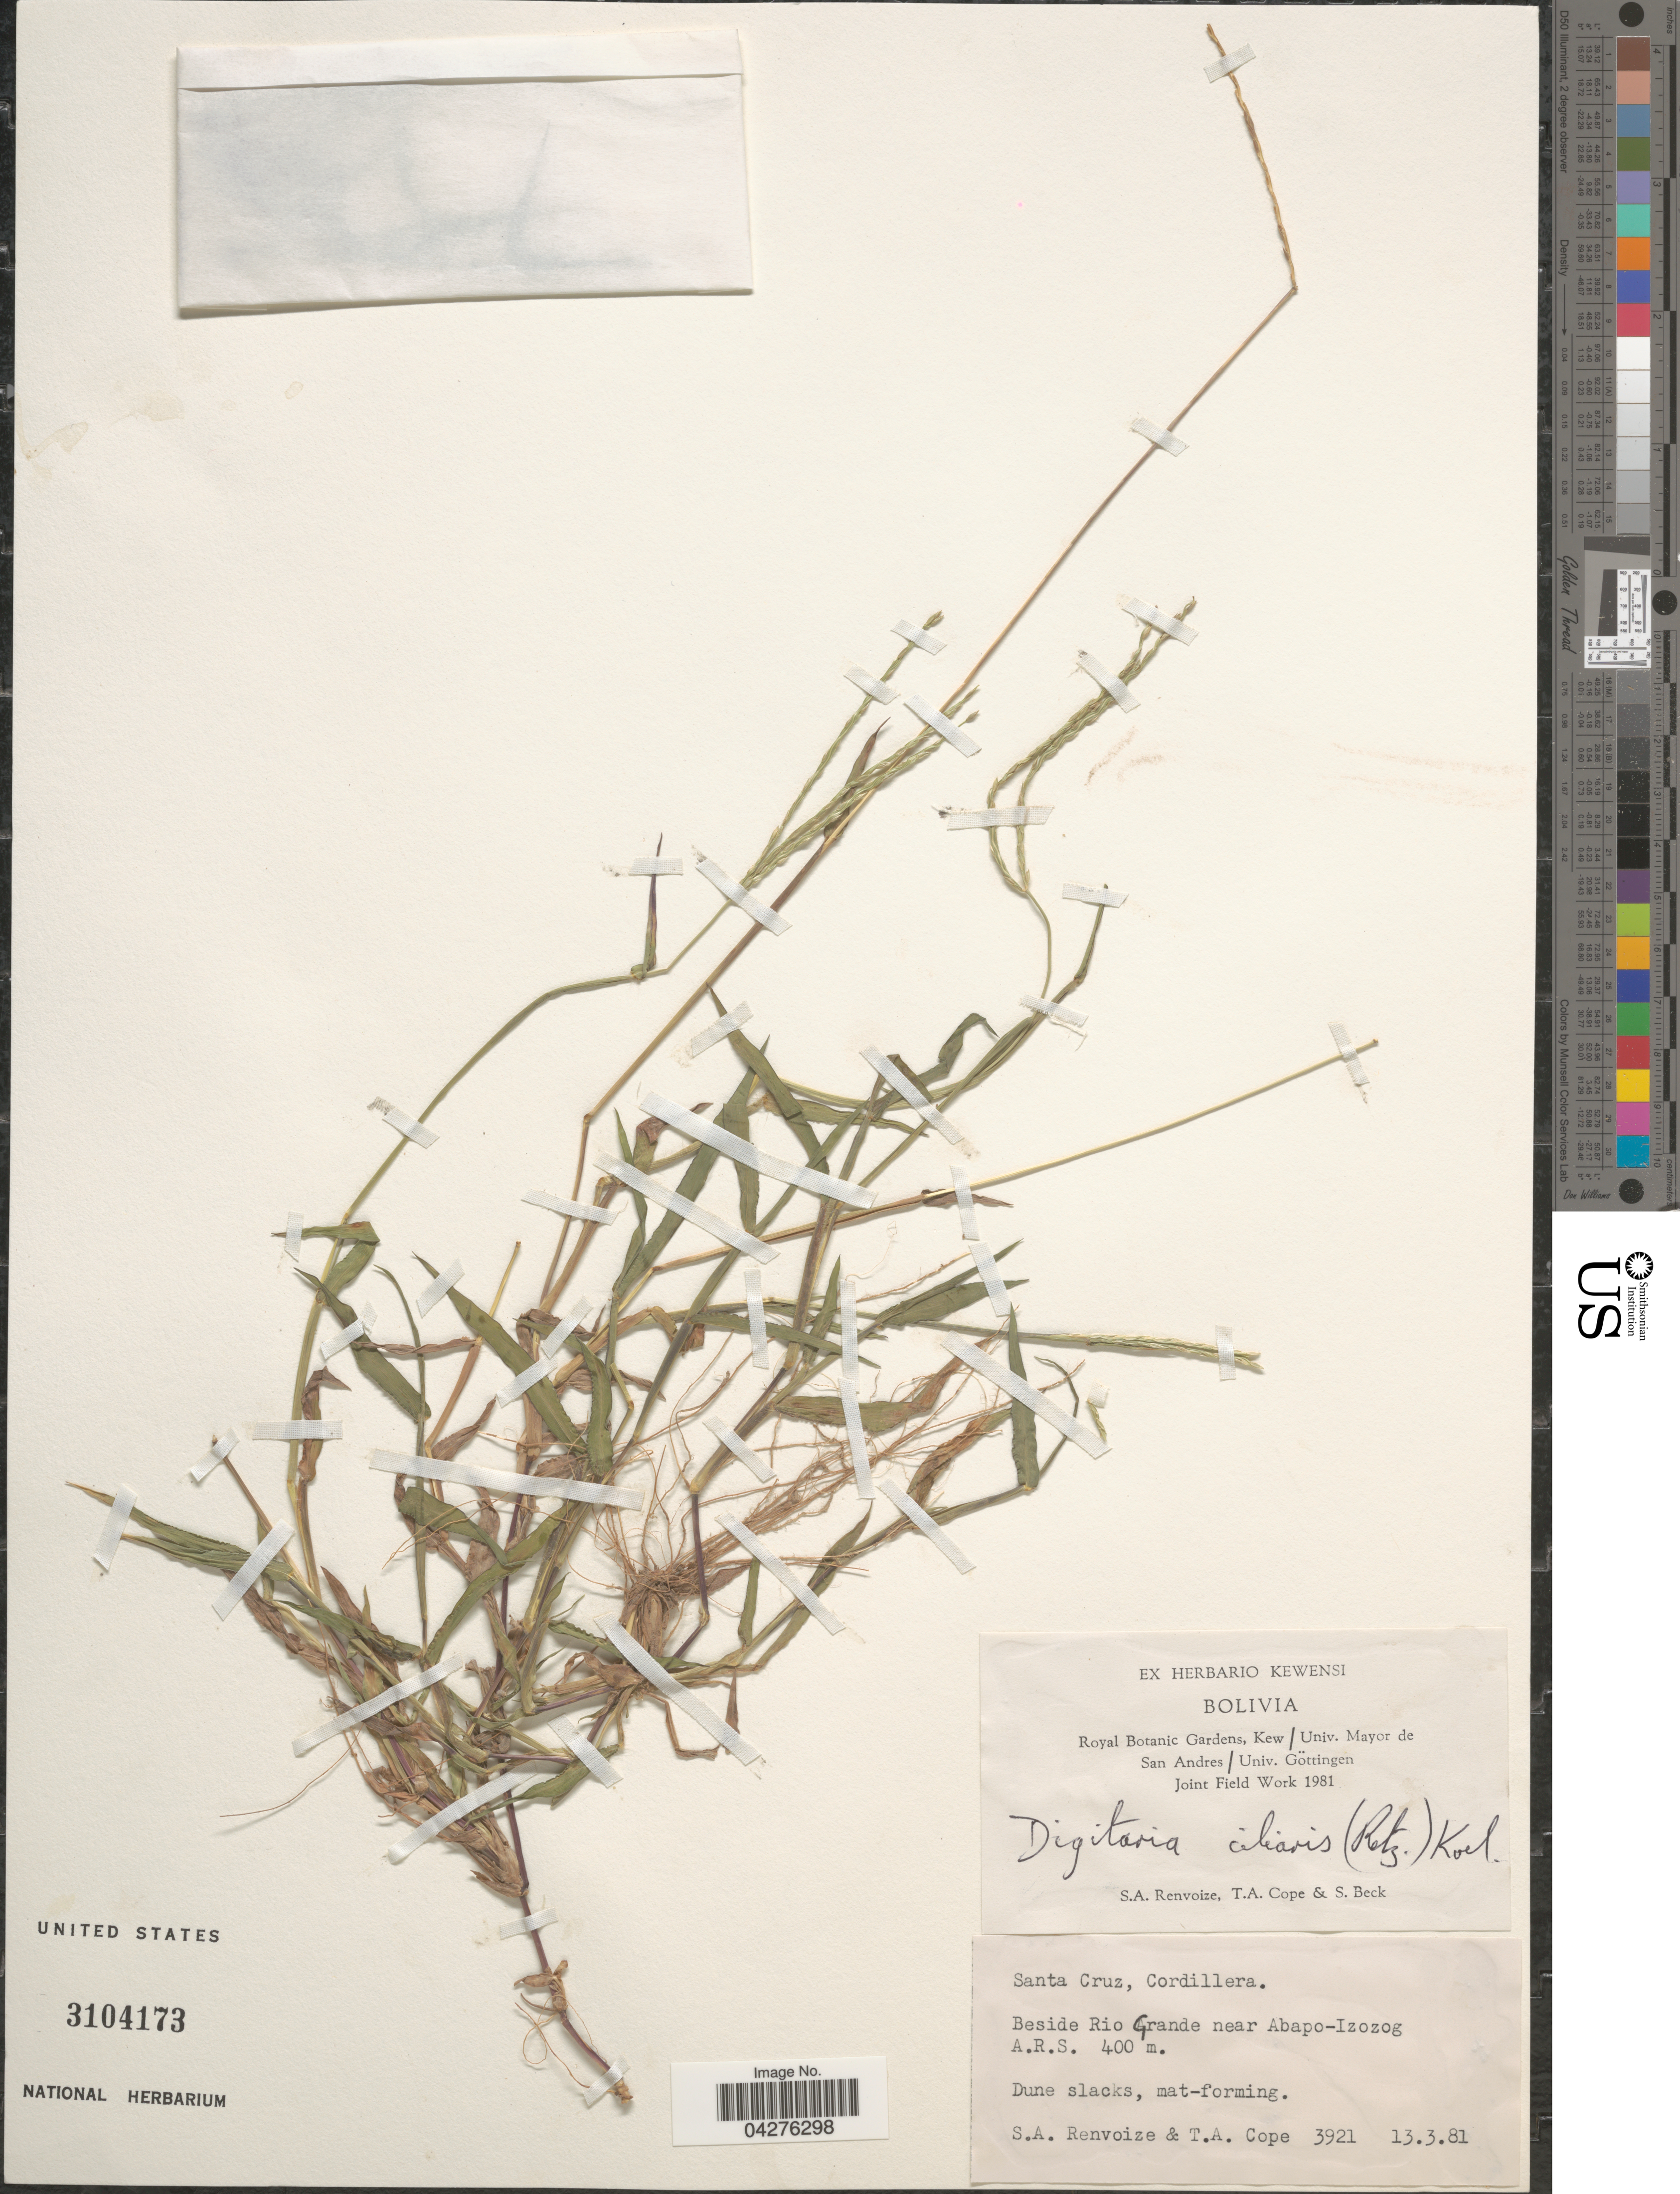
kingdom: Plantae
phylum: Tracheophyta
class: Liliopsida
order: Poales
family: Poaceae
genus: Digitaria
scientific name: Digitaria ciliaris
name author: (Retz.) Koeler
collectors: S. A. Renvoize, T. A. Cope & S. G. Beck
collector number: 3921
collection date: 1981-03-13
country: Bolivia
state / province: Santa Cruz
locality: Royal Botanic Gardens, Kew/Univ. Mayor de San Andres/ Univ. Göttingen Joint Field Work 1981. Cordillera. Beside Rio Grande near Abapo-Izozog A. R. S.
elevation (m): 400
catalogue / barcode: US 3104173